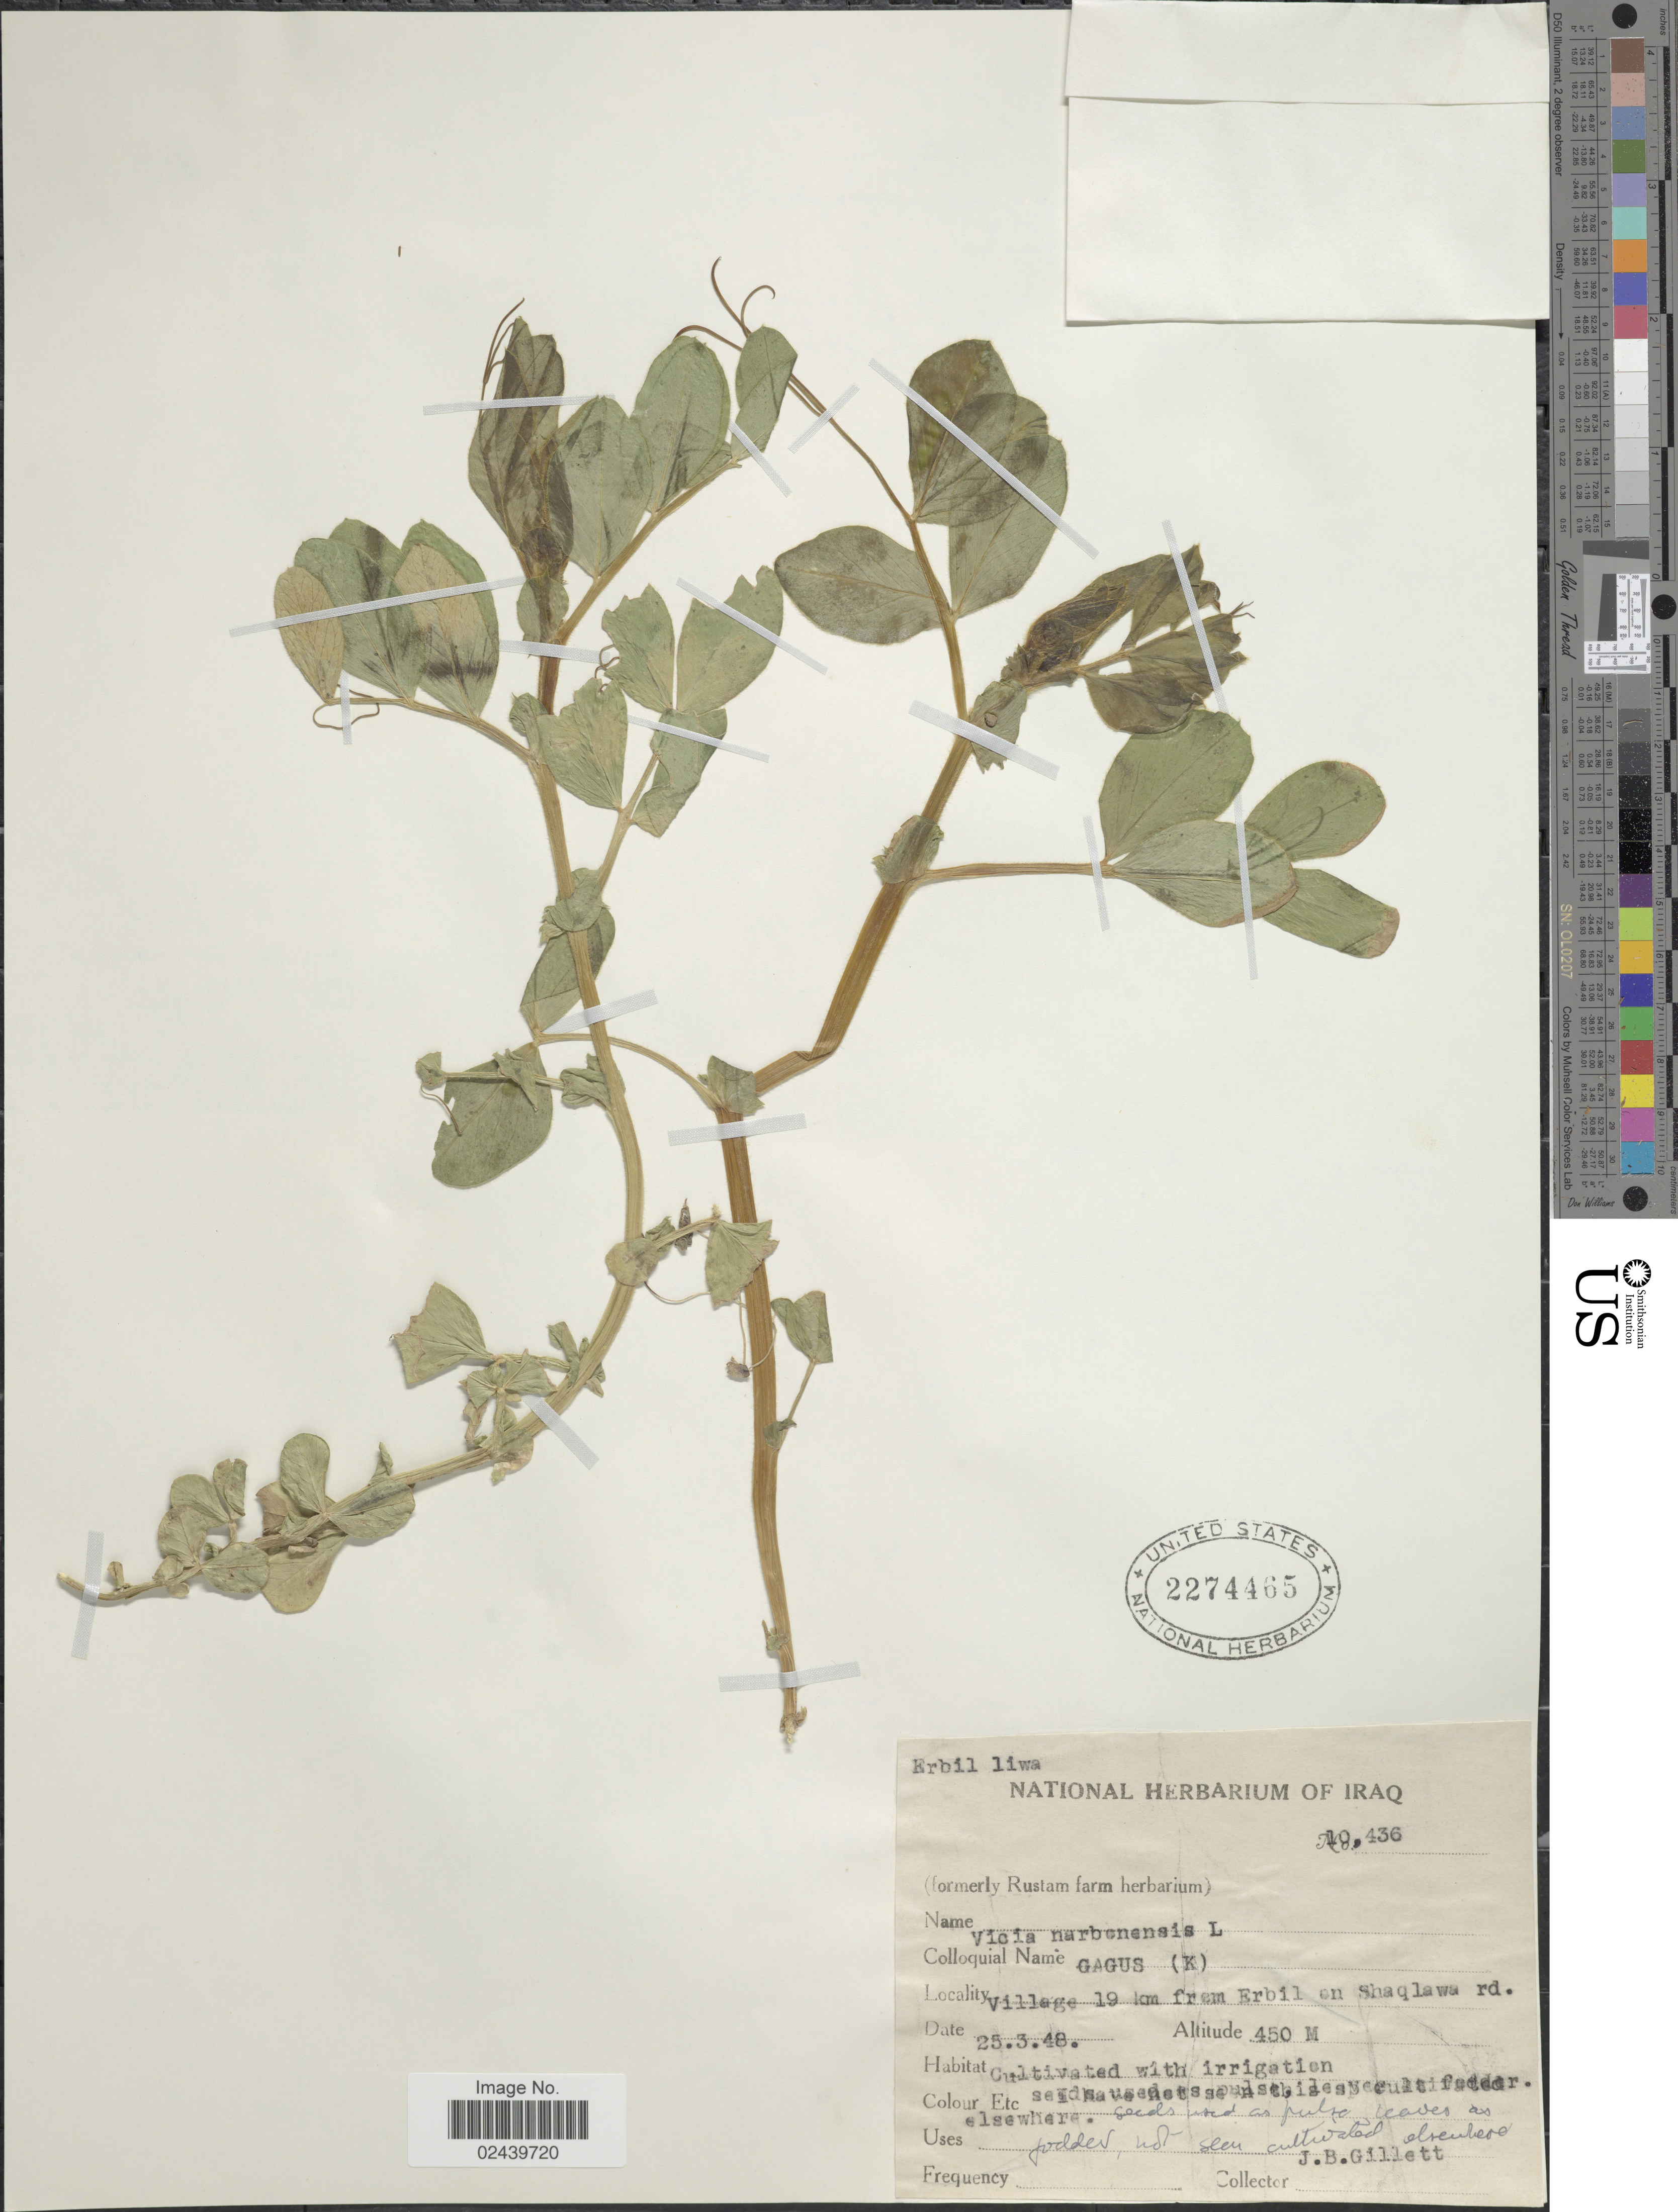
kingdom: Plantae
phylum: Tracheophyta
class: Magnoliopsida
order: Fabales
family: Fabaceae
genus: Vicia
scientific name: Vicia narbonensis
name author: L.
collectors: Gillett, --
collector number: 10436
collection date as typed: Transcribed d/m/y: 25/3/48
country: Iraq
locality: Erbil liwa. village 19 km from Erbil on Shaqlawa rd.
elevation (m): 450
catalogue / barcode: US 2274465